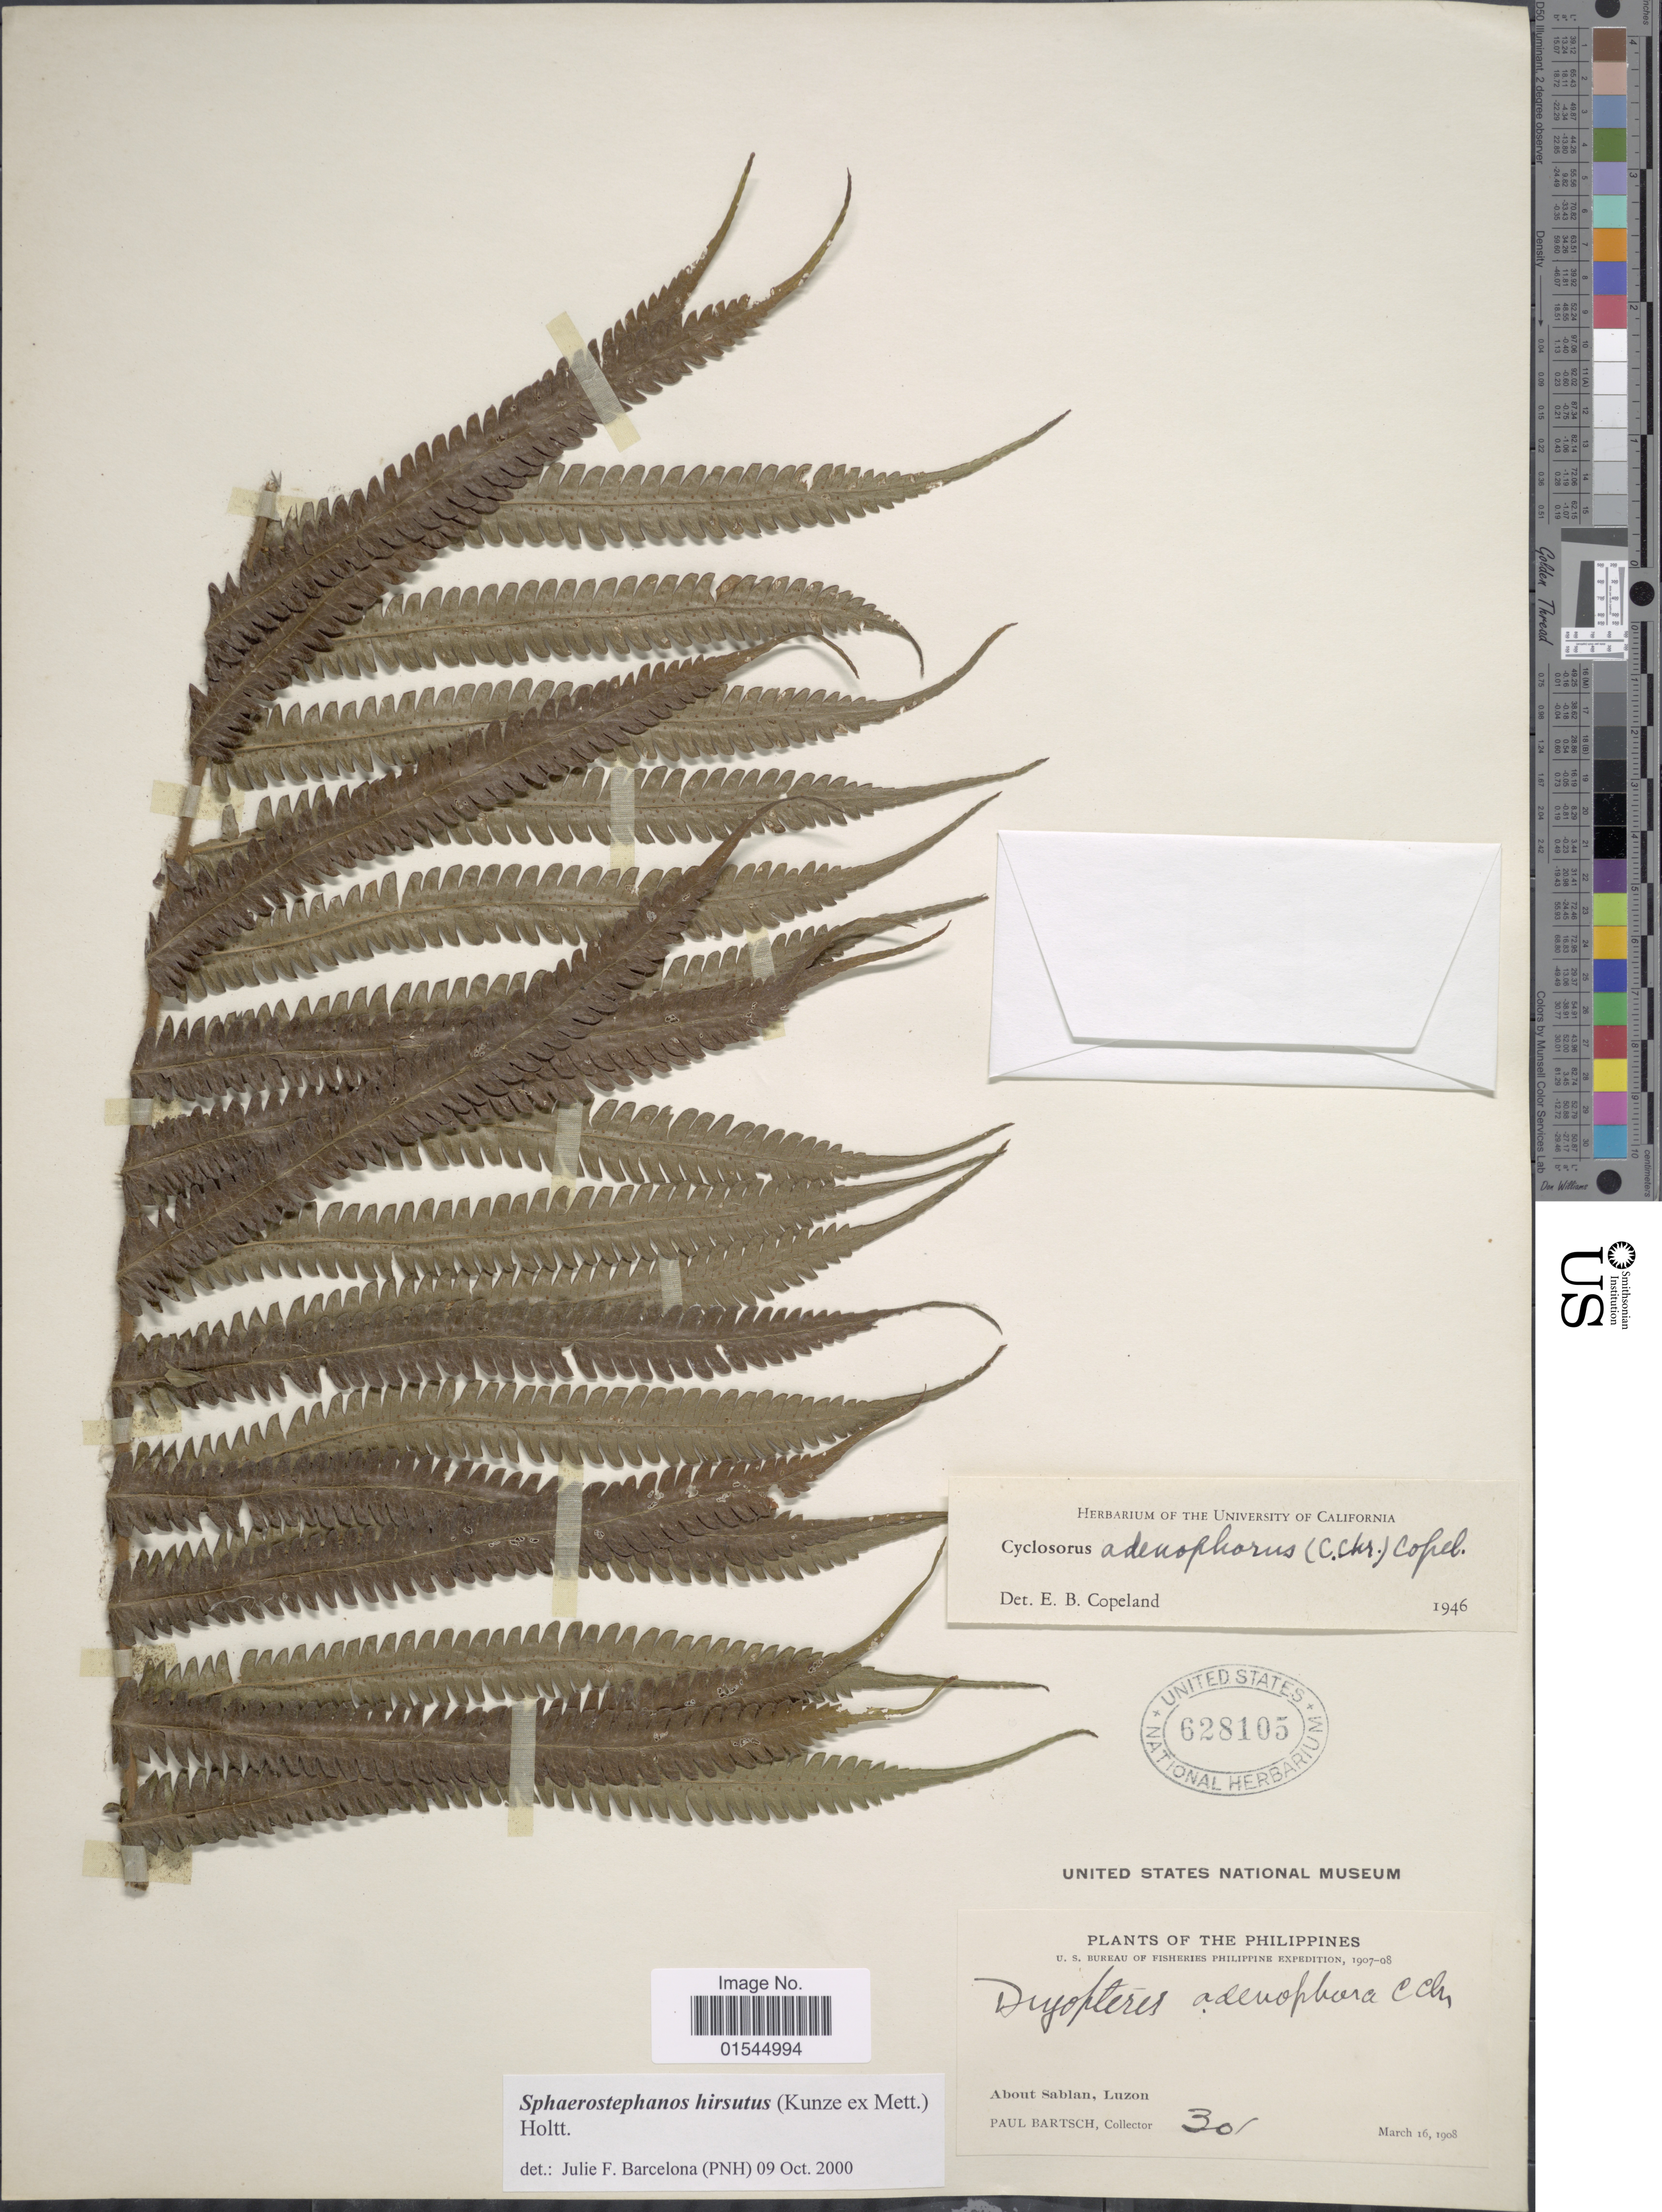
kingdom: Plantae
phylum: Tracheophyta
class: Polypodiopsida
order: Polypodiales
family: Thelypteridaceae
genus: Sphaerostephanos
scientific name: Sphaerostephanos hirsutus var. hirsutus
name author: (Kunze ex Mett.) Holttum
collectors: P. Bartsch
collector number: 301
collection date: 1908-03-16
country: Philippines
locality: About Sablan, Luzon.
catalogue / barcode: US 628105